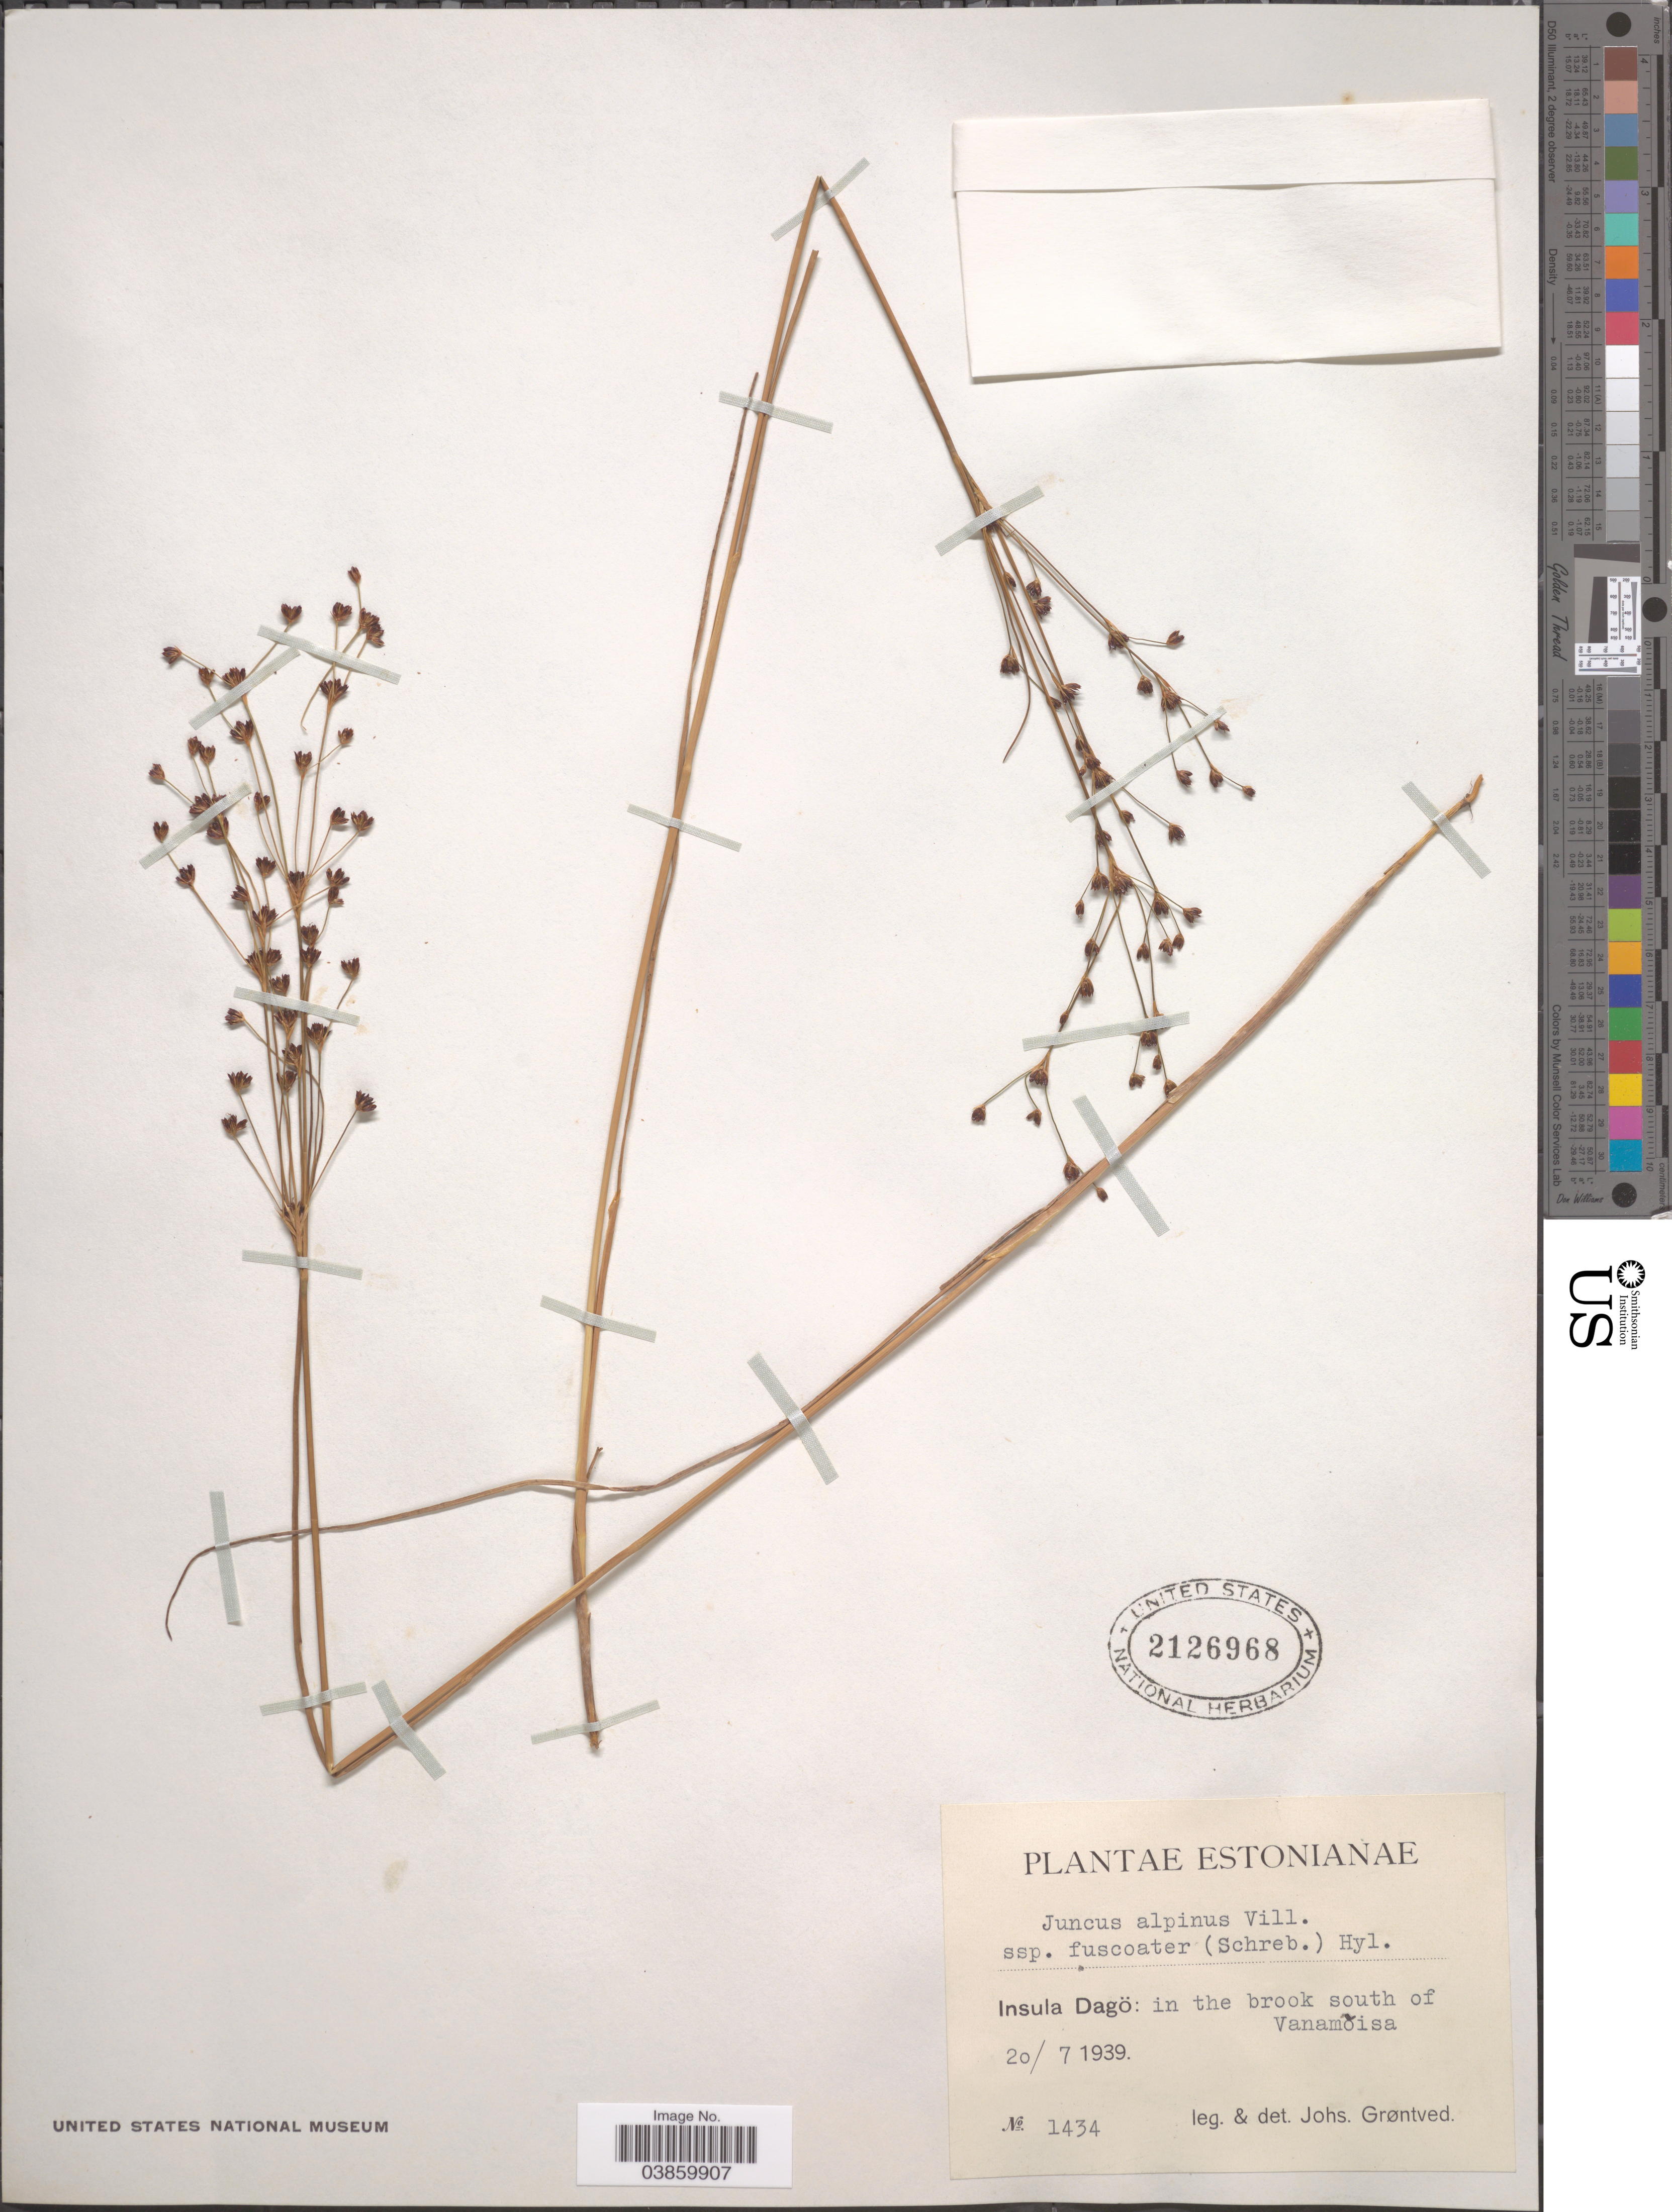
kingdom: Plantae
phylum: Tracheophyta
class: Liliopsida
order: Poales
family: Juncaceae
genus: Juncus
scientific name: Juncus alpinus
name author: Vill.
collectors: J. Grontved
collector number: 1434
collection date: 1939-07-20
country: Estonia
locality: Estonianae. Insula Dagö: in the brook south of Vanamŏisa.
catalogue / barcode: US 2126968